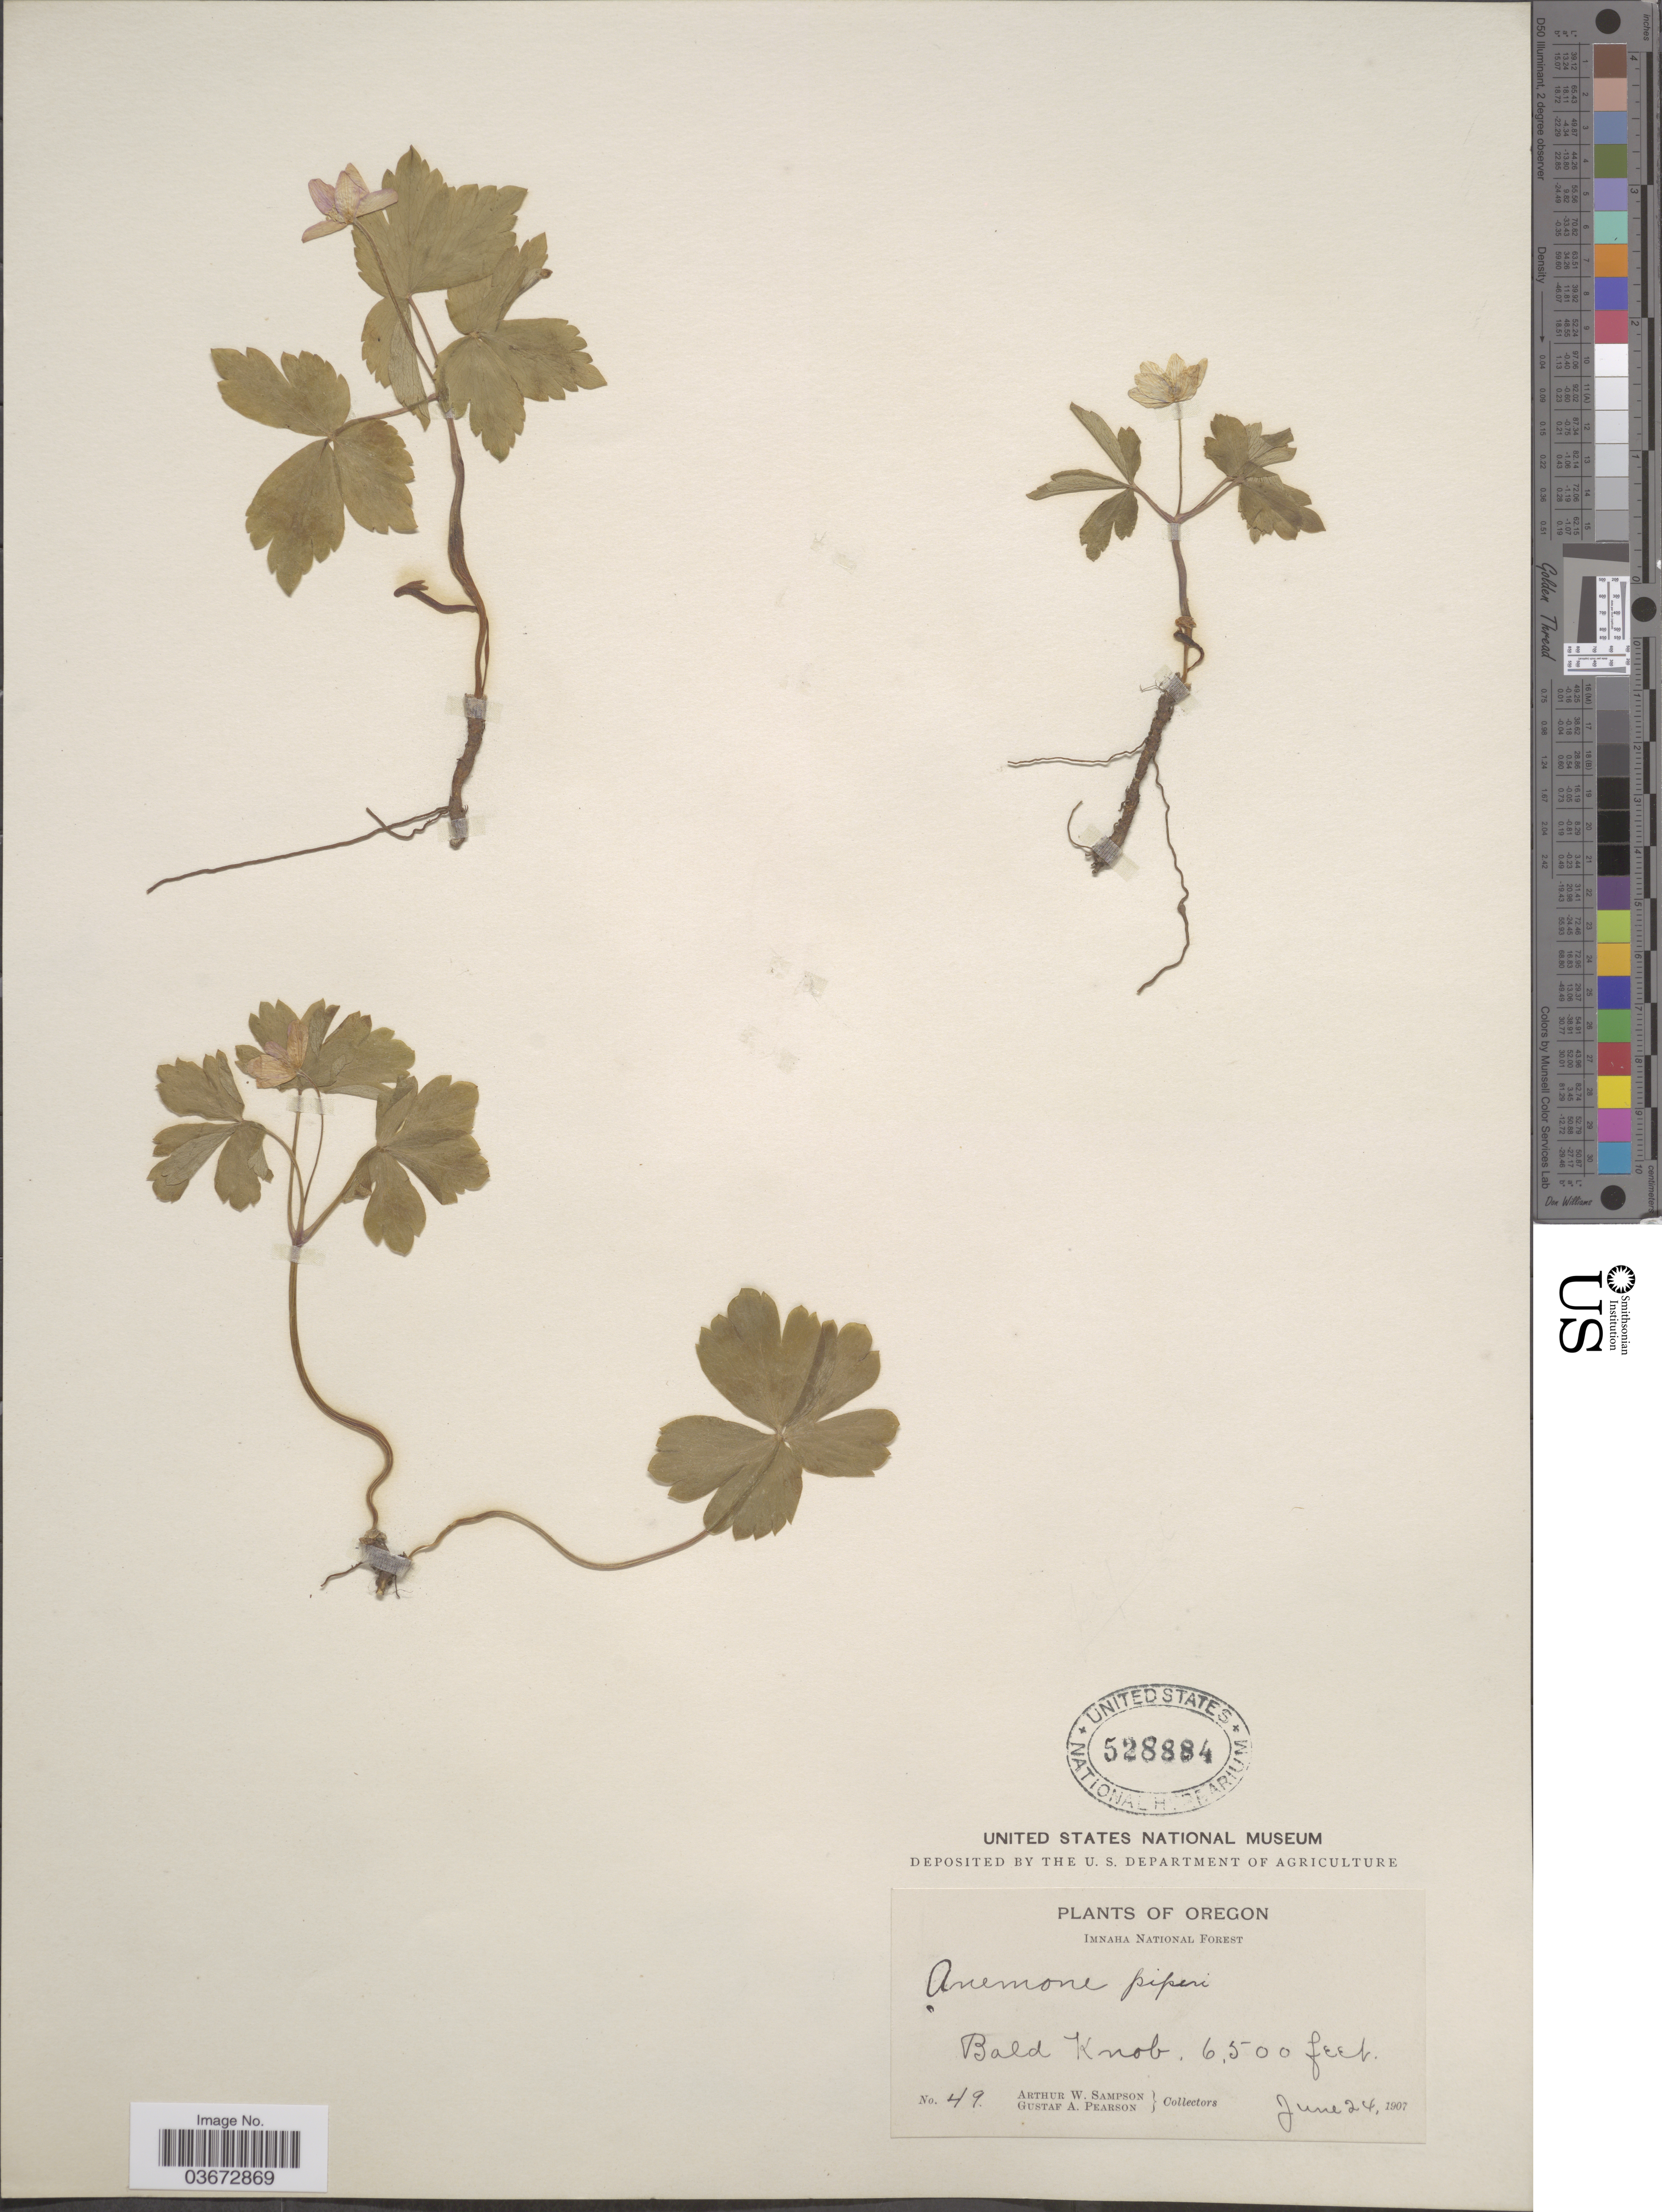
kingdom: Plantae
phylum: Tracheophyta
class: Magnoliopsida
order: Ranunculales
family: Ranunculaceae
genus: Anemone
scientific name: Anemone quinquefolia var. oregana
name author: (A. Gray) B.L. Rob.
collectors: A. Sampson & G. Pearson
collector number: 49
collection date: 1907-06-24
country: United States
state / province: Oregon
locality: Imnaha National Forest. Bald Knob.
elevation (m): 1981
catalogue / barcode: US 528884